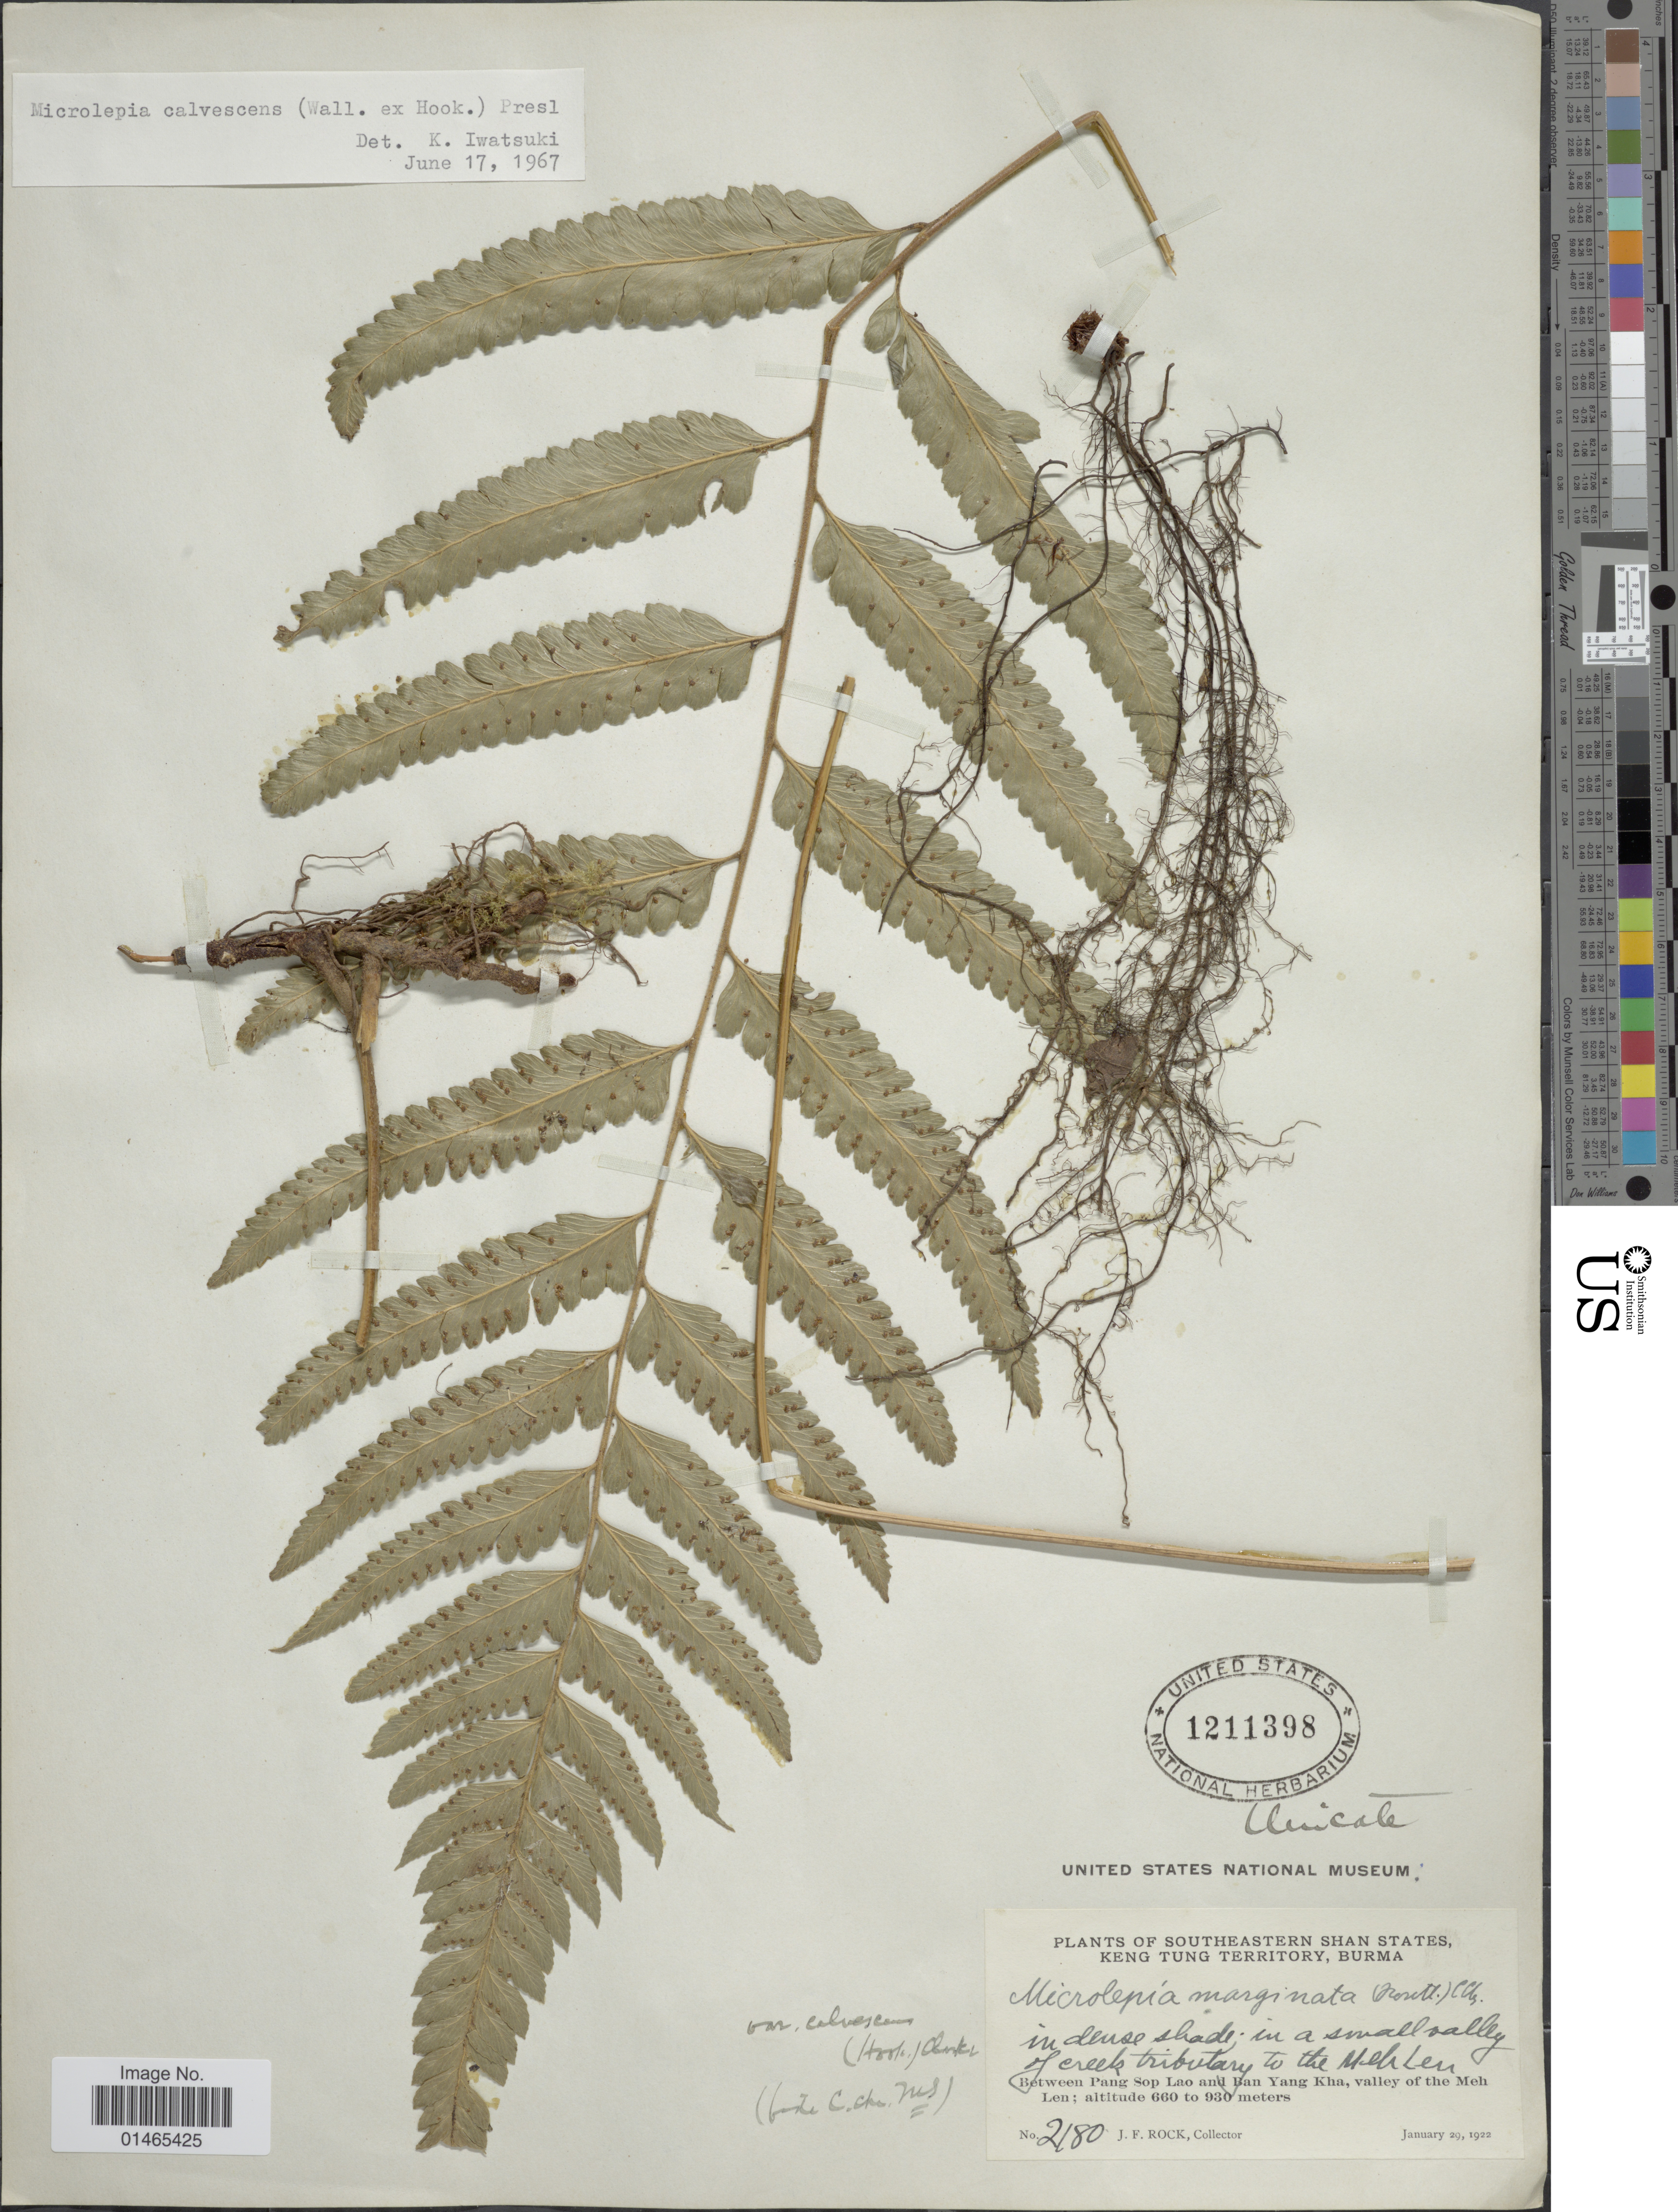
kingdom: Plantae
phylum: Tracheophyta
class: Polypodiopsida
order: Polypodiales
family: Dennstaedtiaceae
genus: Microlepia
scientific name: Microlepia calvescens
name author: (Wall. ex Hook.) C. Presl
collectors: J. Rock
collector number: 2180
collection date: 1922-01-29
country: Myanmar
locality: Southeastern Shan States, Keng Tung Territory, Burma, Between Pang Sop Lao and Ban Yang Kha, valley of Meh Len, in dense shade, in a small rally of creek tributary to the Meh Len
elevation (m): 660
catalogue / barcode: US 1211398